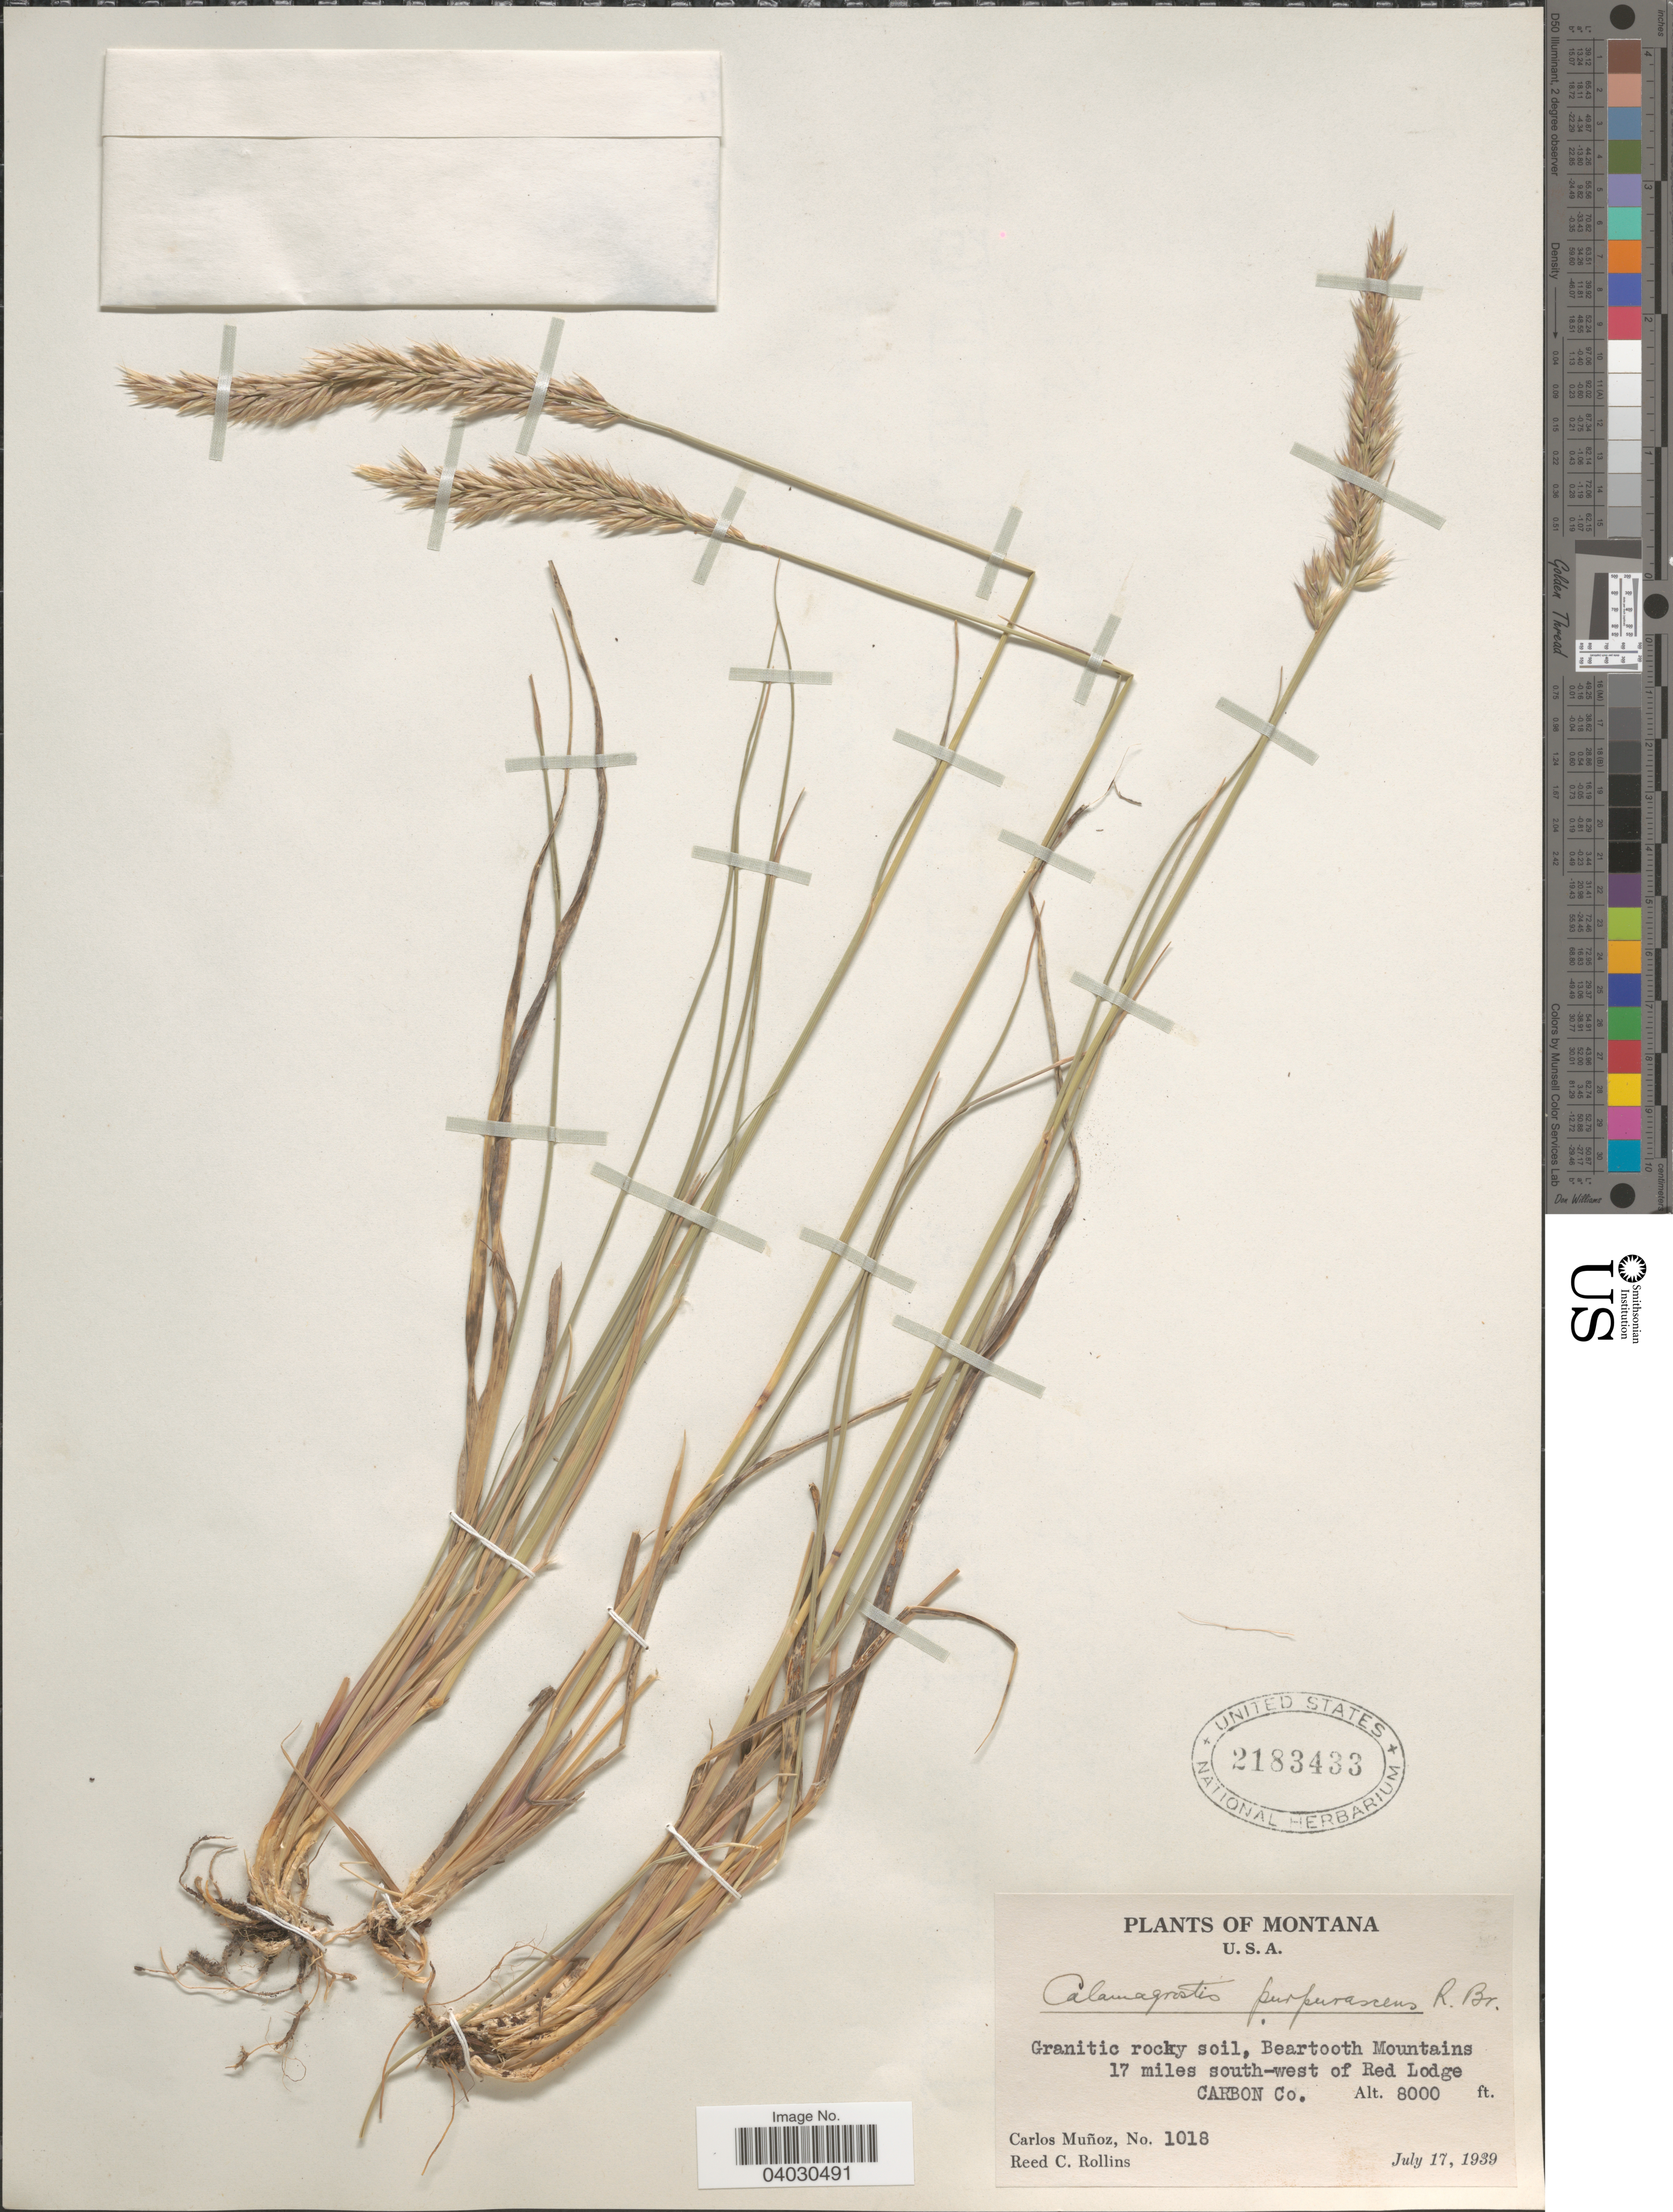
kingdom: Plantae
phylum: Tracheophyta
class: Liliopsida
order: Poales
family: Poaceae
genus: Calamagrostis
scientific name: Calamagrostis purpurascens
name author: R. Br.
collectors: C. Muñoz & R. C. Rollins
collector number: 1018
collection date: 1939-07-17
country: United States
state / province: Montana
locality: Beartooth Mountains. 17 miles south-west of Red Lodge. Carbon Co.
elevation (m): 2438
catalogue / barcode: US 2183433